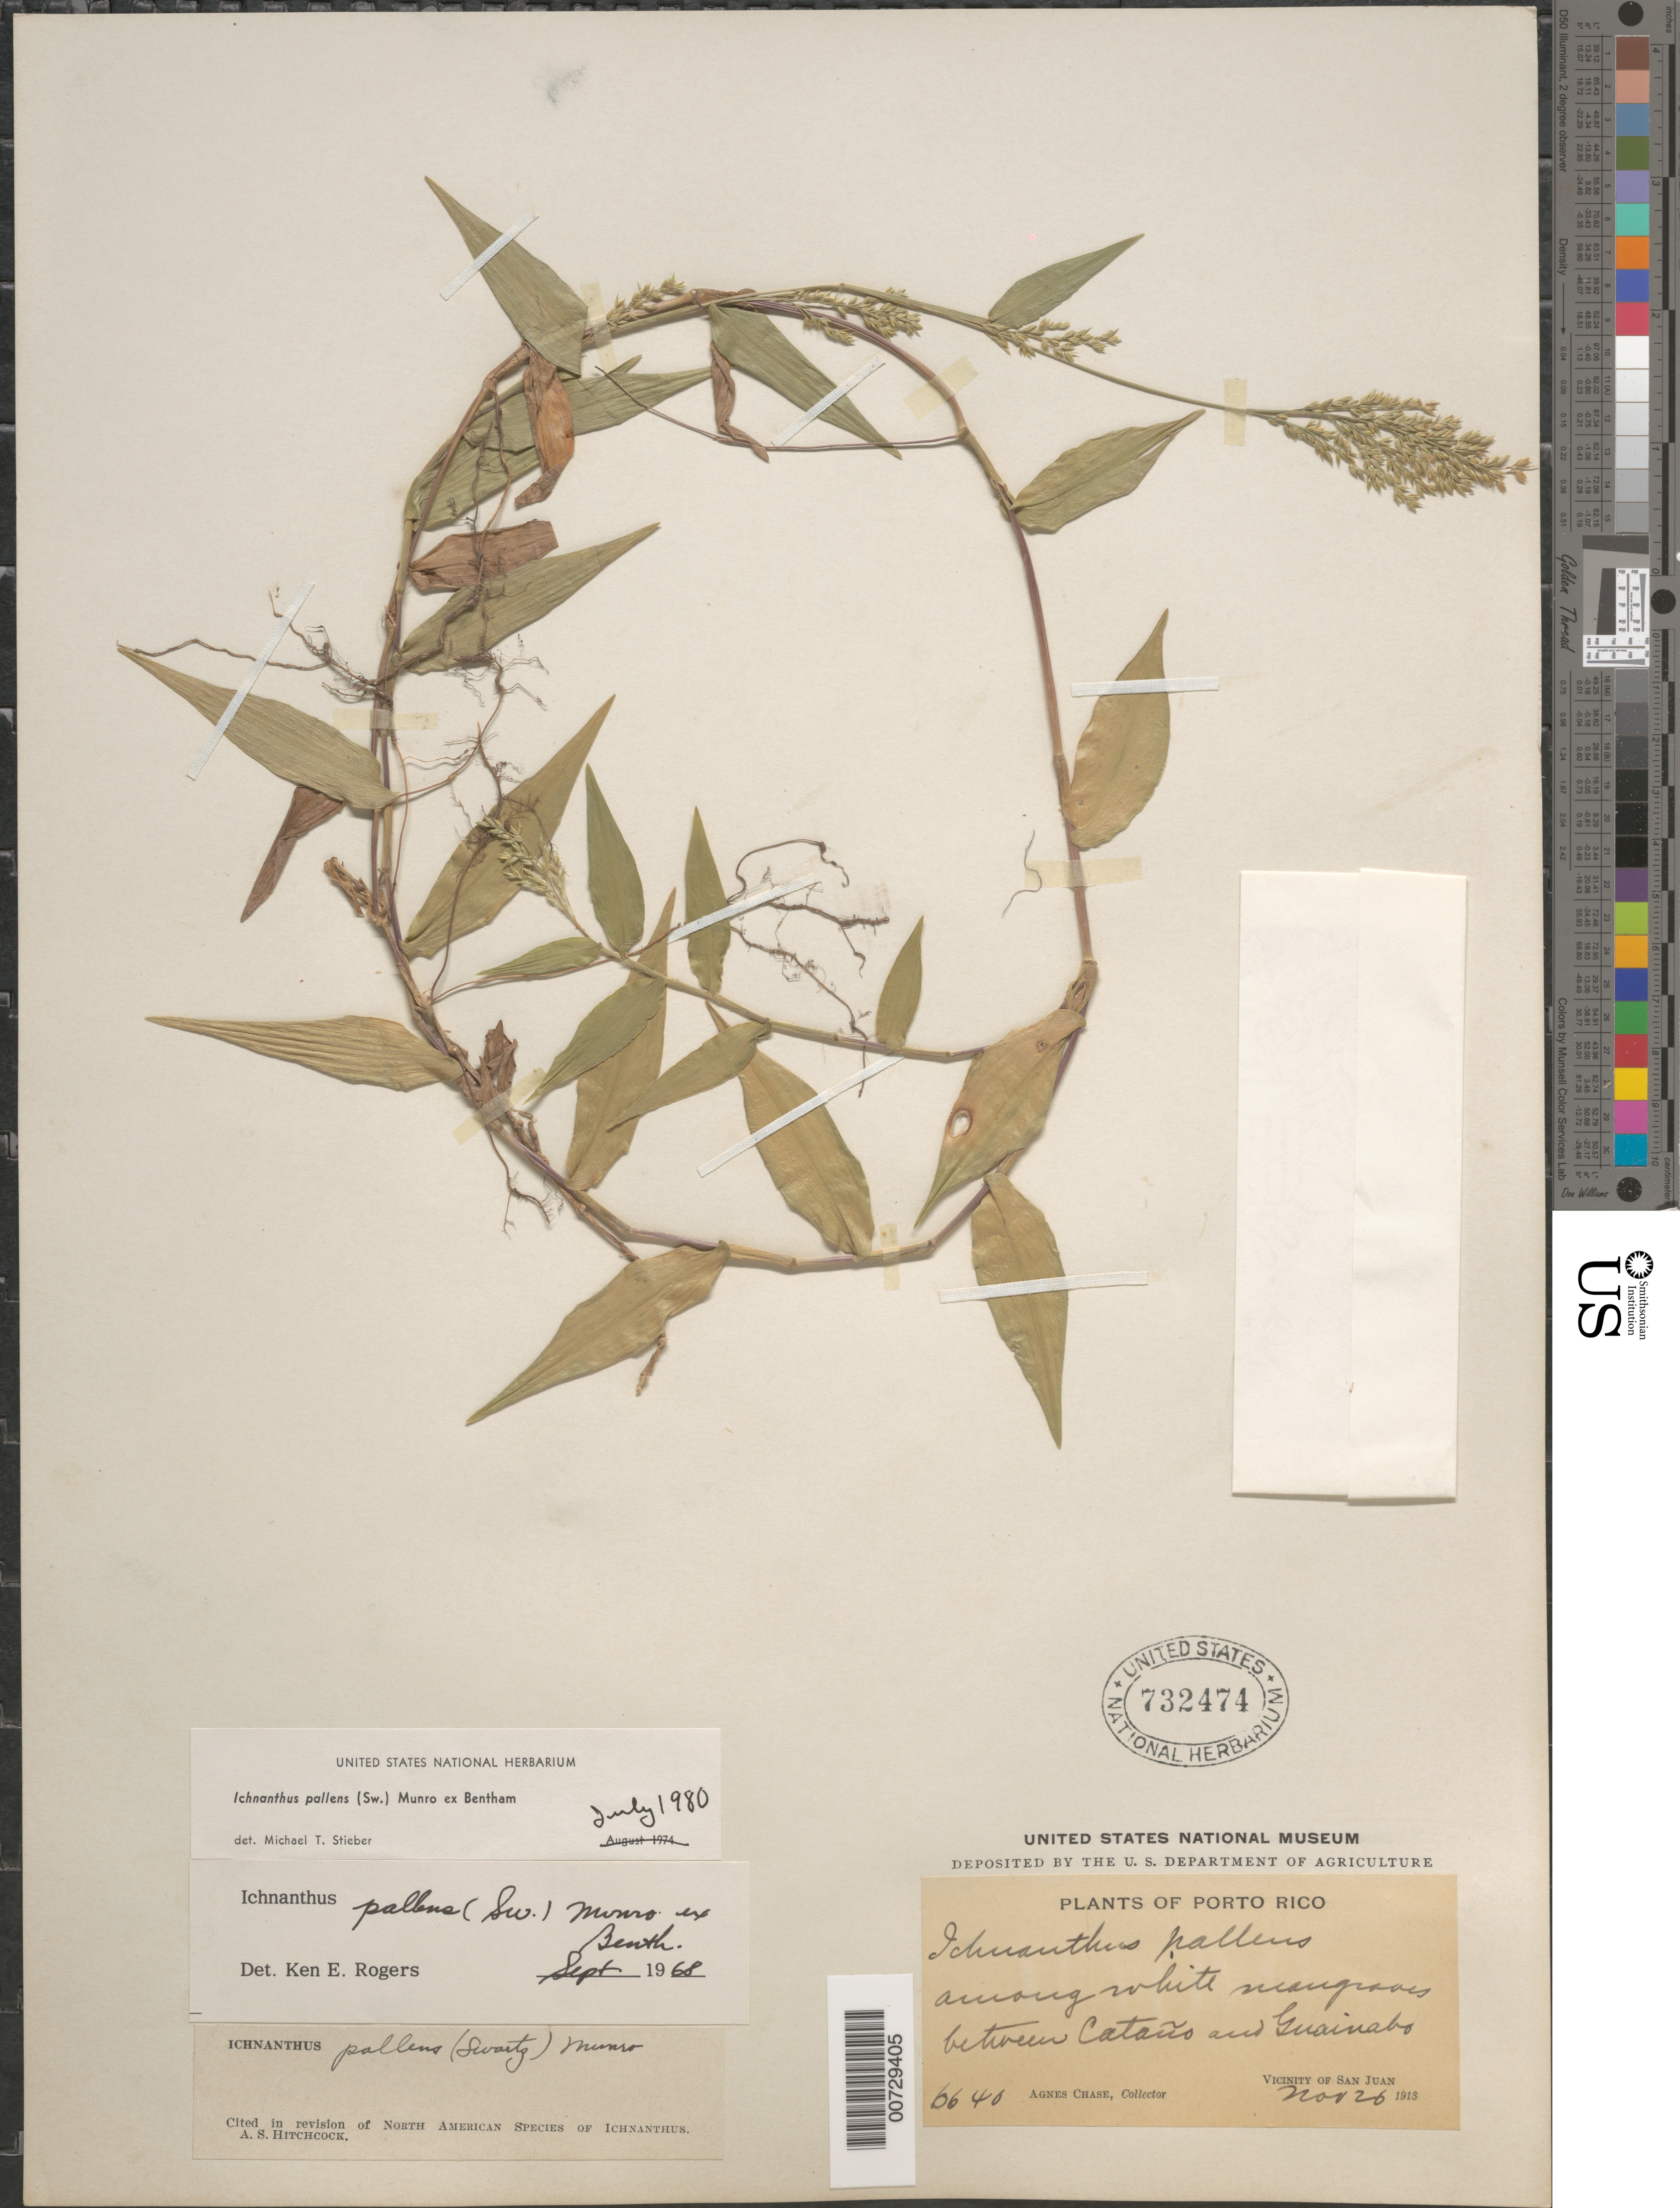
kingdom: Plantae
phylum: Tracheophyta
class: Liliopsida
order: Poales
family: Poaceae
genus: Ichnanthus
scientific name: Ichnanthus pallens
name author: (Sw.) Munro ex Benth.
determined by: Stieber, M. T.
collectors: A. Chase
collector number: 6640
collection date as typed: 26 Nov 1913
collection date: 1913-11-26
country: Puerto Rico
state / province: Cataño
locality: Cataño and Guainabo, btw; vic of San Juan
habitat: Among white mangroves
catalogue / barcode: US 732474